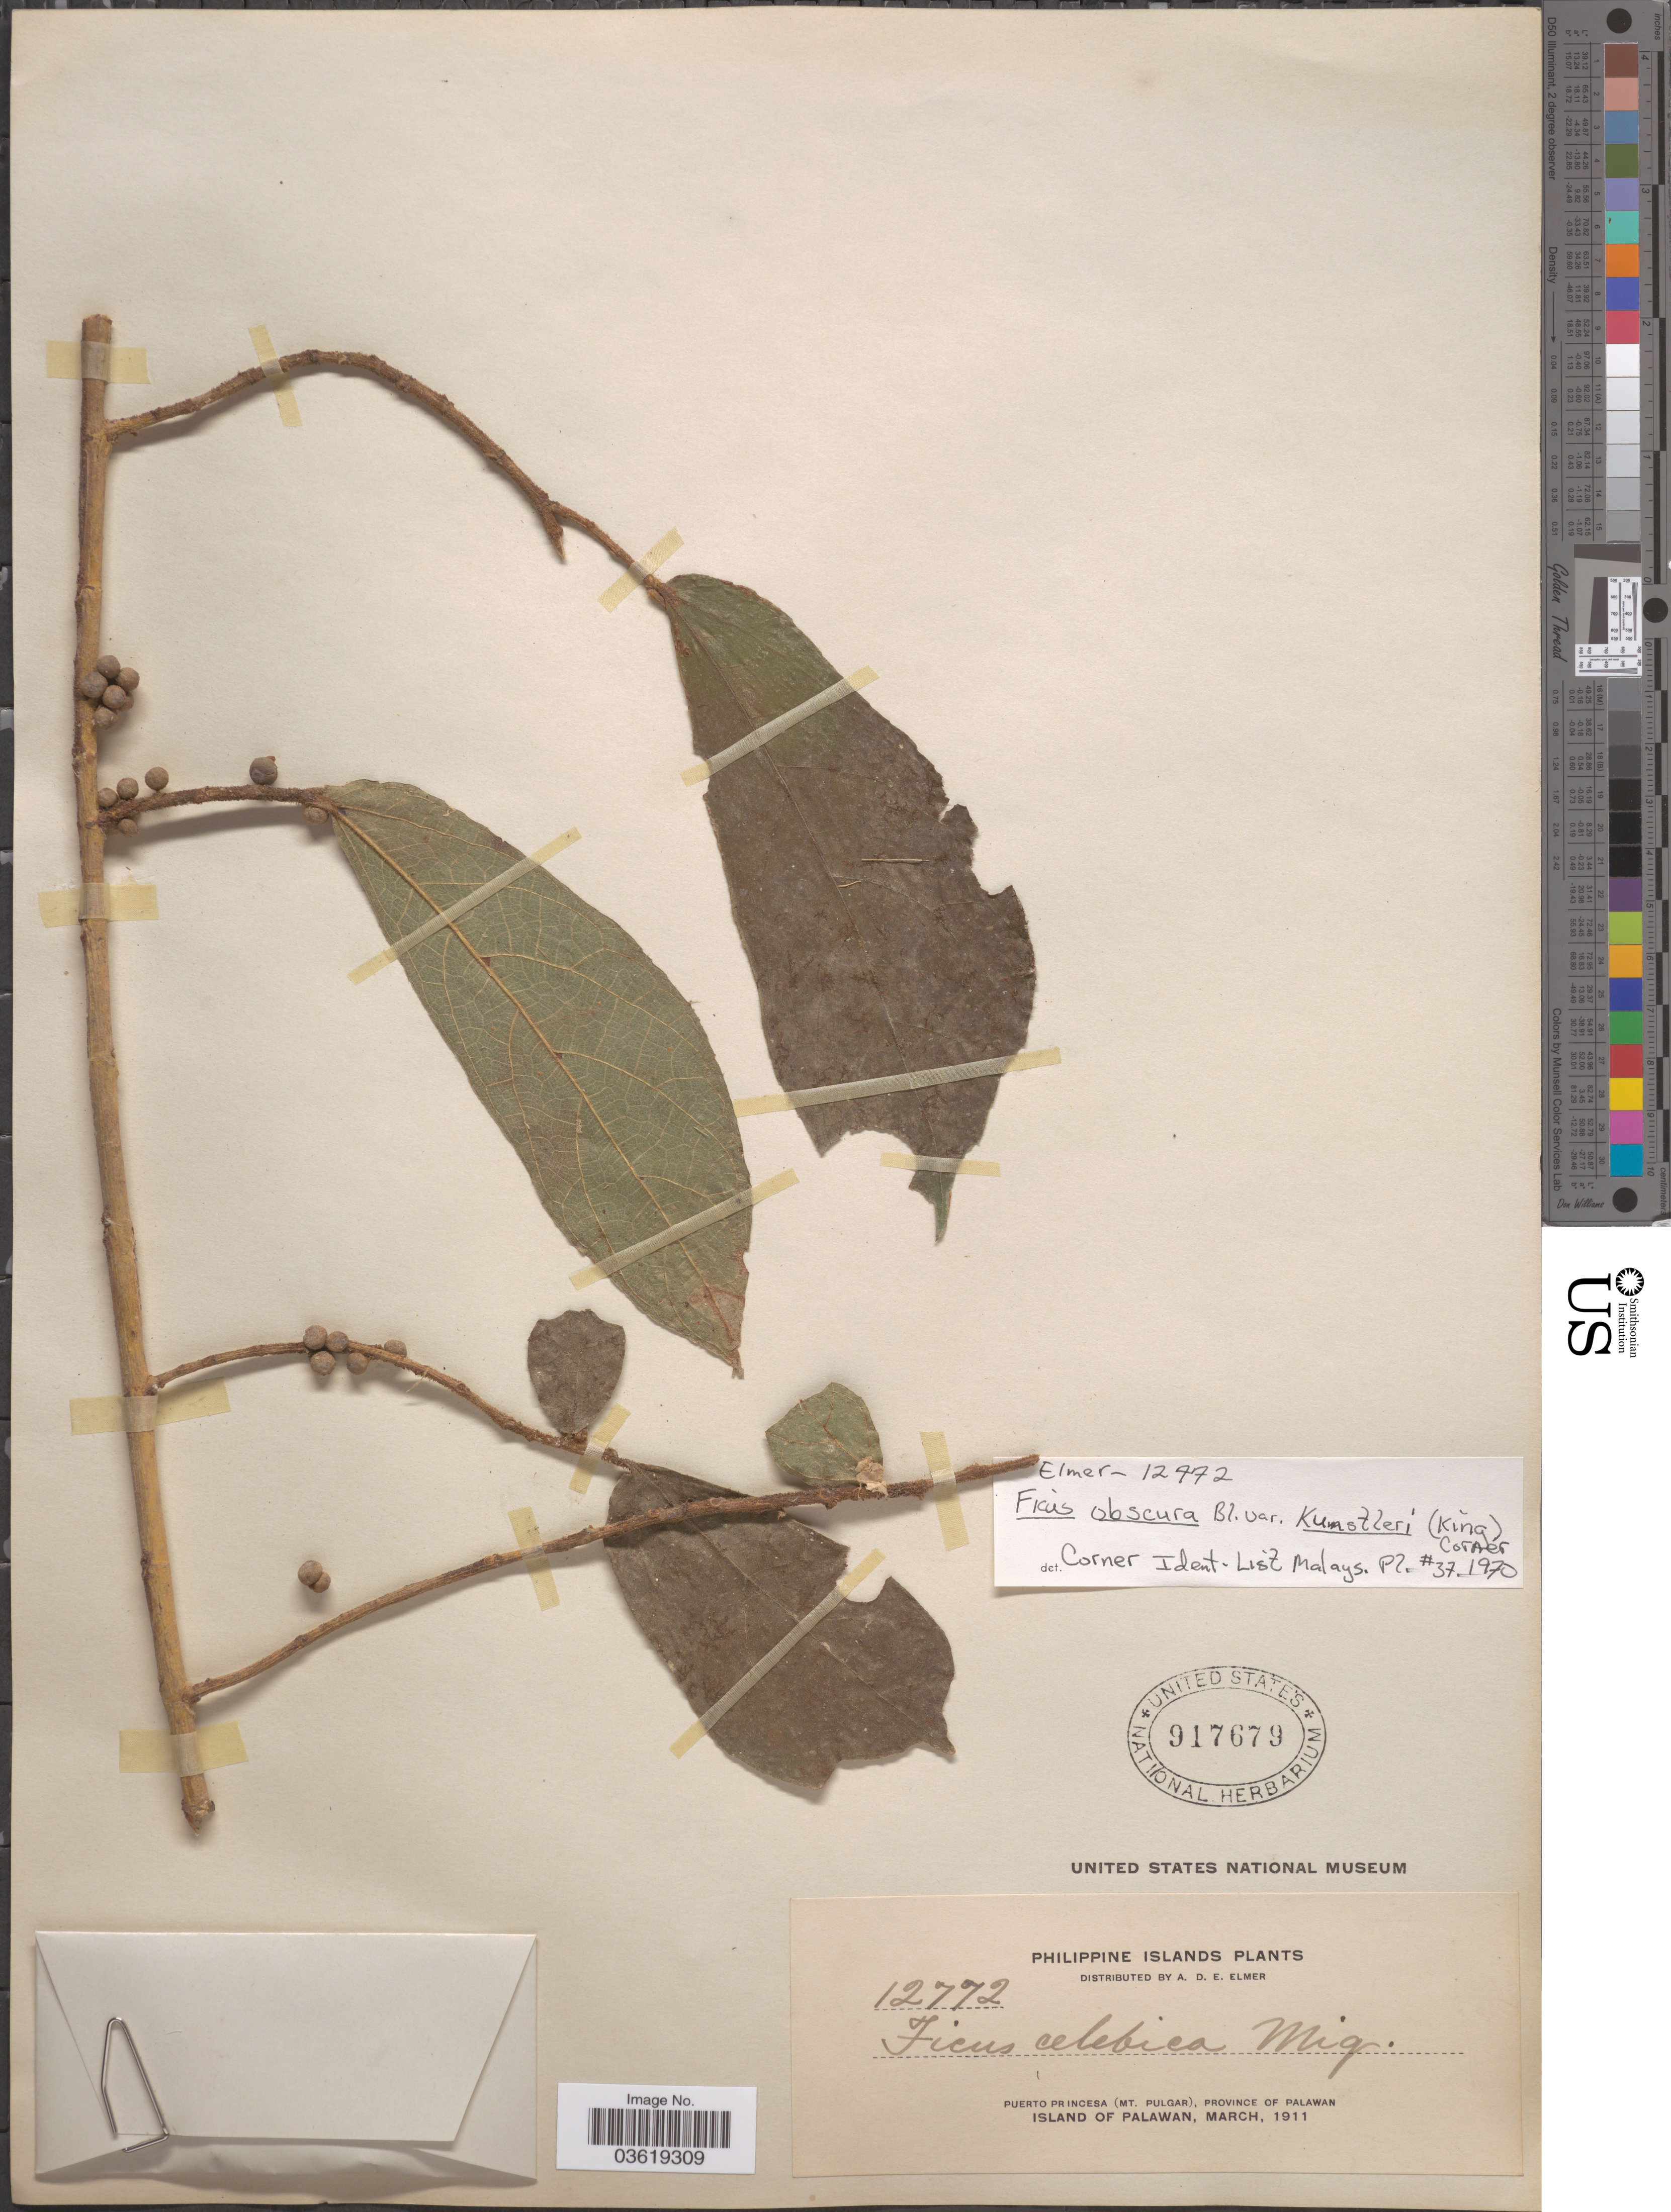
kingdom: Plantae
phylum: Tracheophyta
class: Magnoliopsida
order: Rosales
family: Moraceae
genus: Ficus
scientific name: Ficus obscura var. kunstleri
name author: Blume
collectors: A. D. E. Elmer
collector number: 12772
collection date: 1911-03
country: Philippines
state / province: Mimaropa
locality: Philippine Islands. Puerto Princesa (Mt. Pulgar), Province of Palawan, Island of Palawan.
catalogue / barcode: US 917679